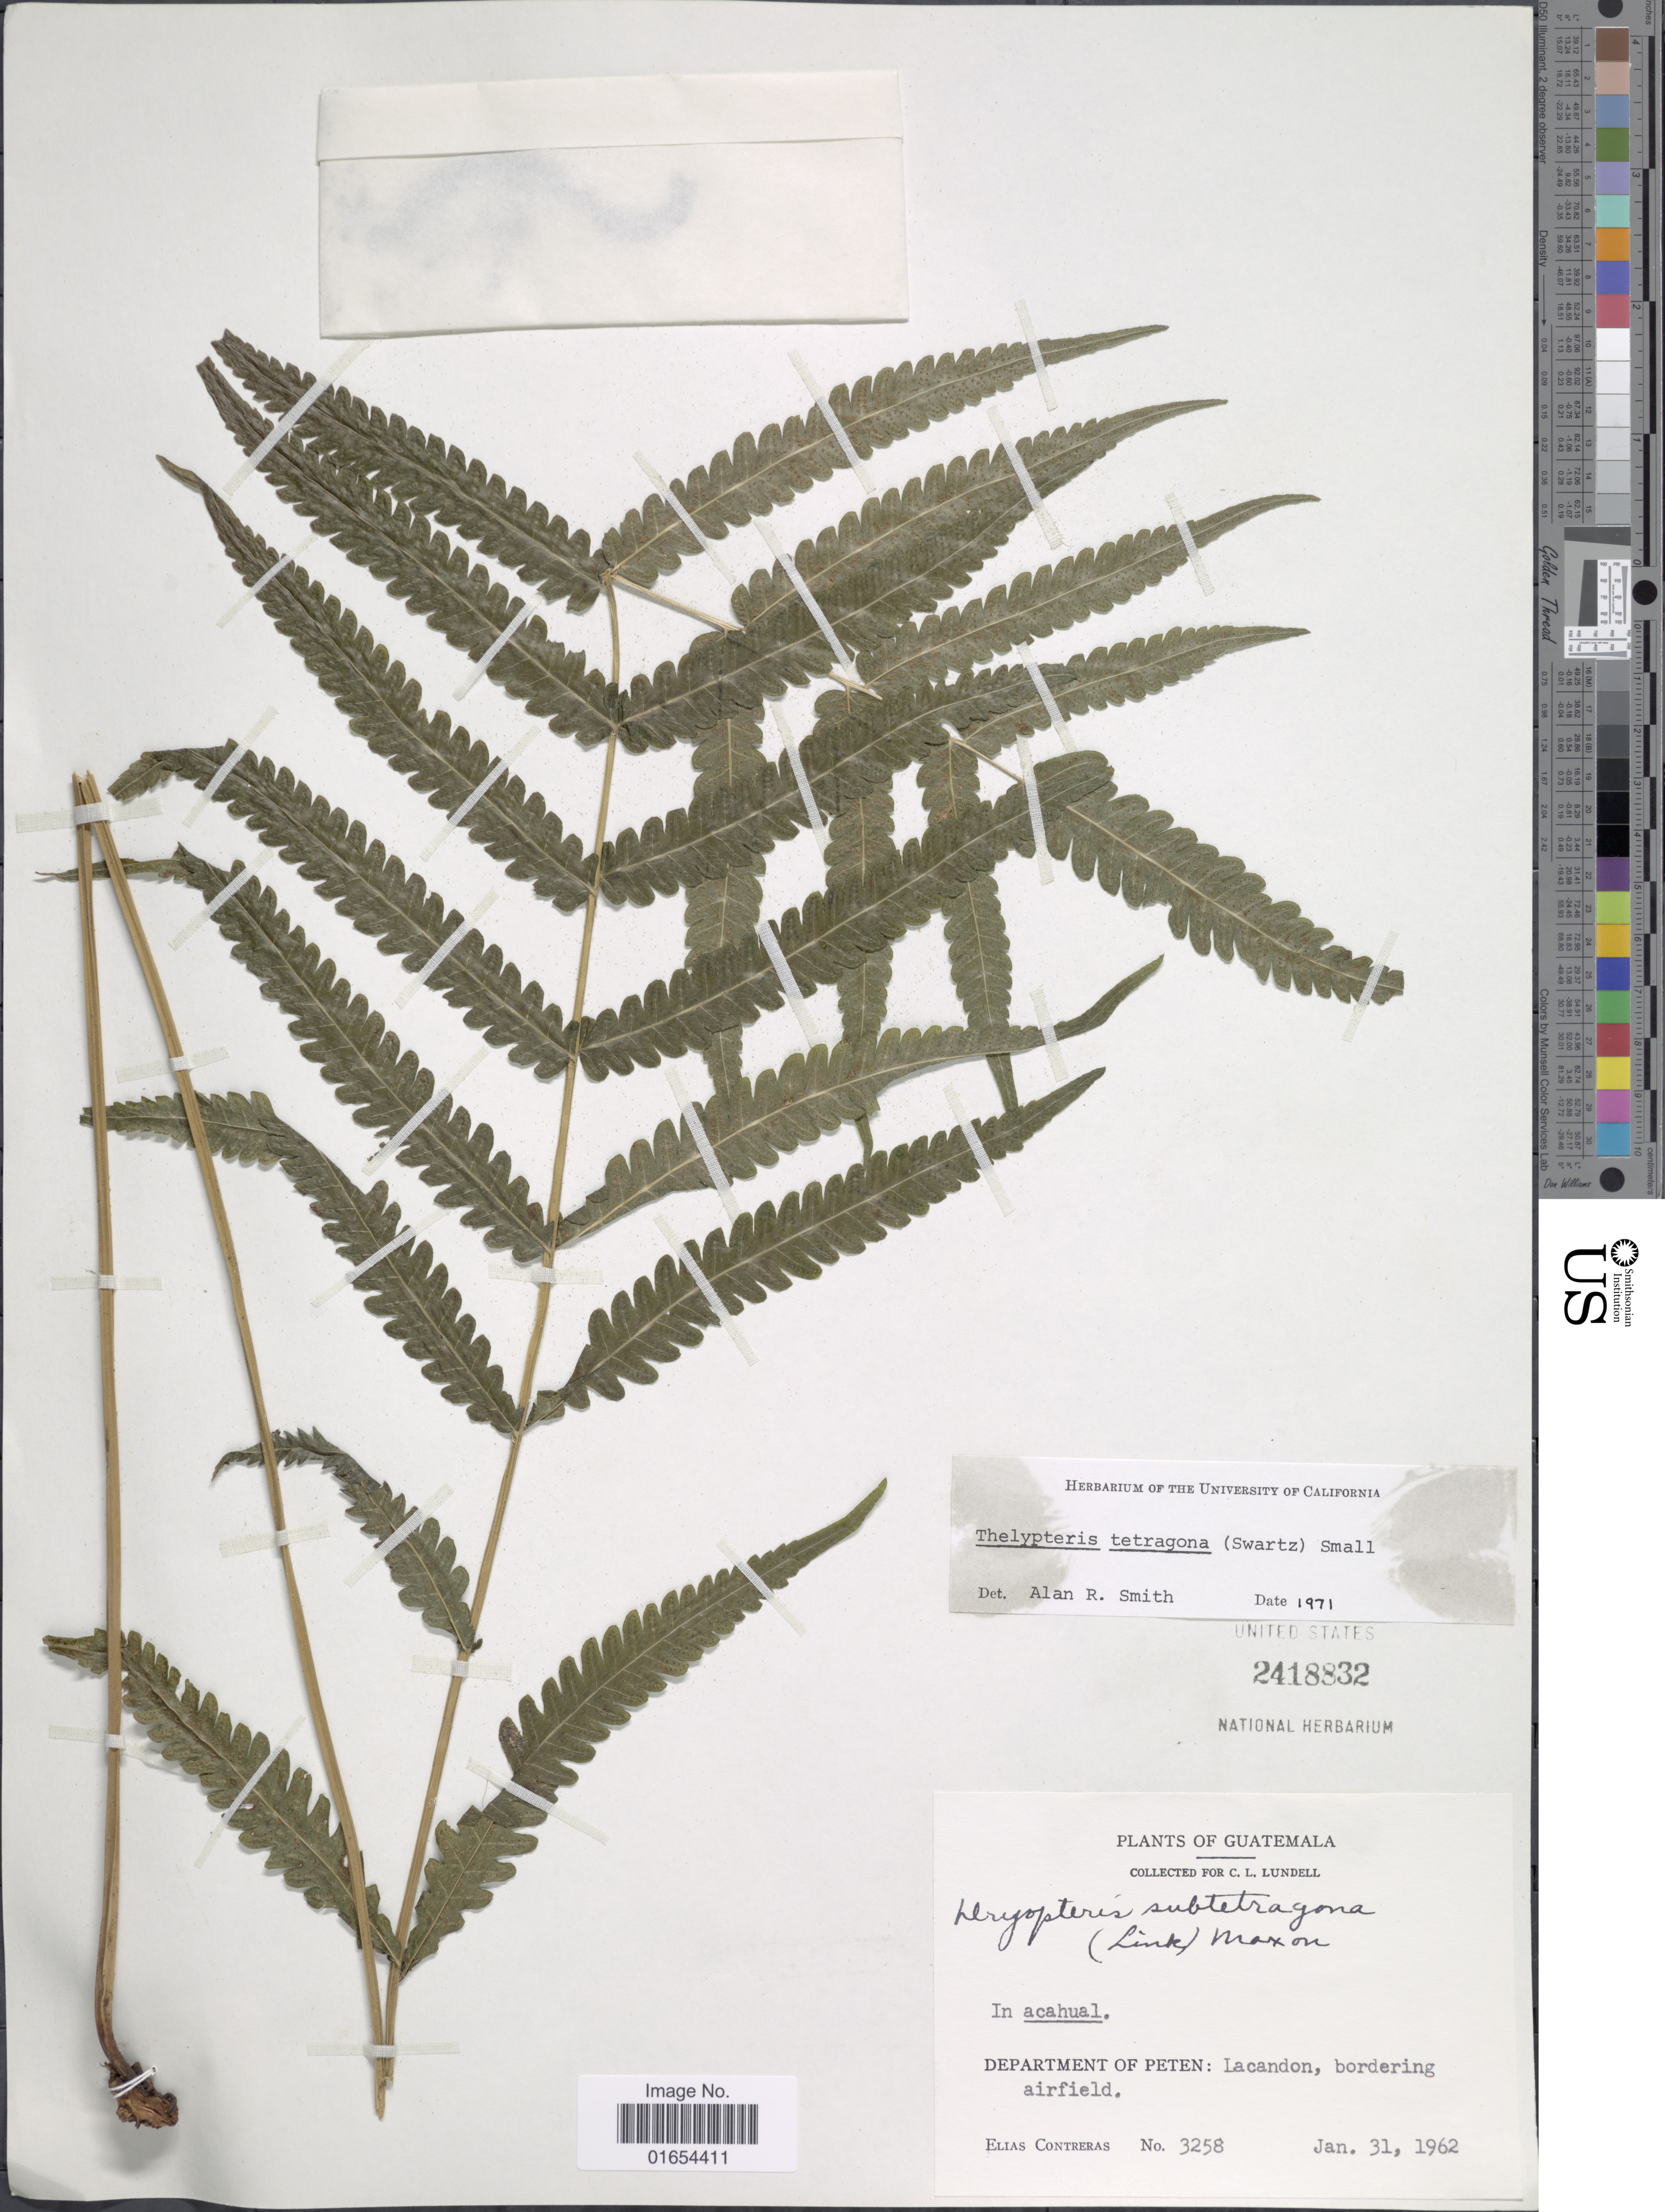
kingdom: Plantae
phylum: Tracheophyta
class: Polypodiopsida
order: Polypodiales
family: Thelypteridaceae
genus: Goniopteris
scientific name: Goniopteris tetragona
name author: (C. Presl) Sw.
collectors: E. Contreras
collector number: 3258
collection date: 1962-01-31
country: Guatemala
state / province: El Petén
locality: Lacandon, bordering airfield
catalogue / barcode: US 2418832